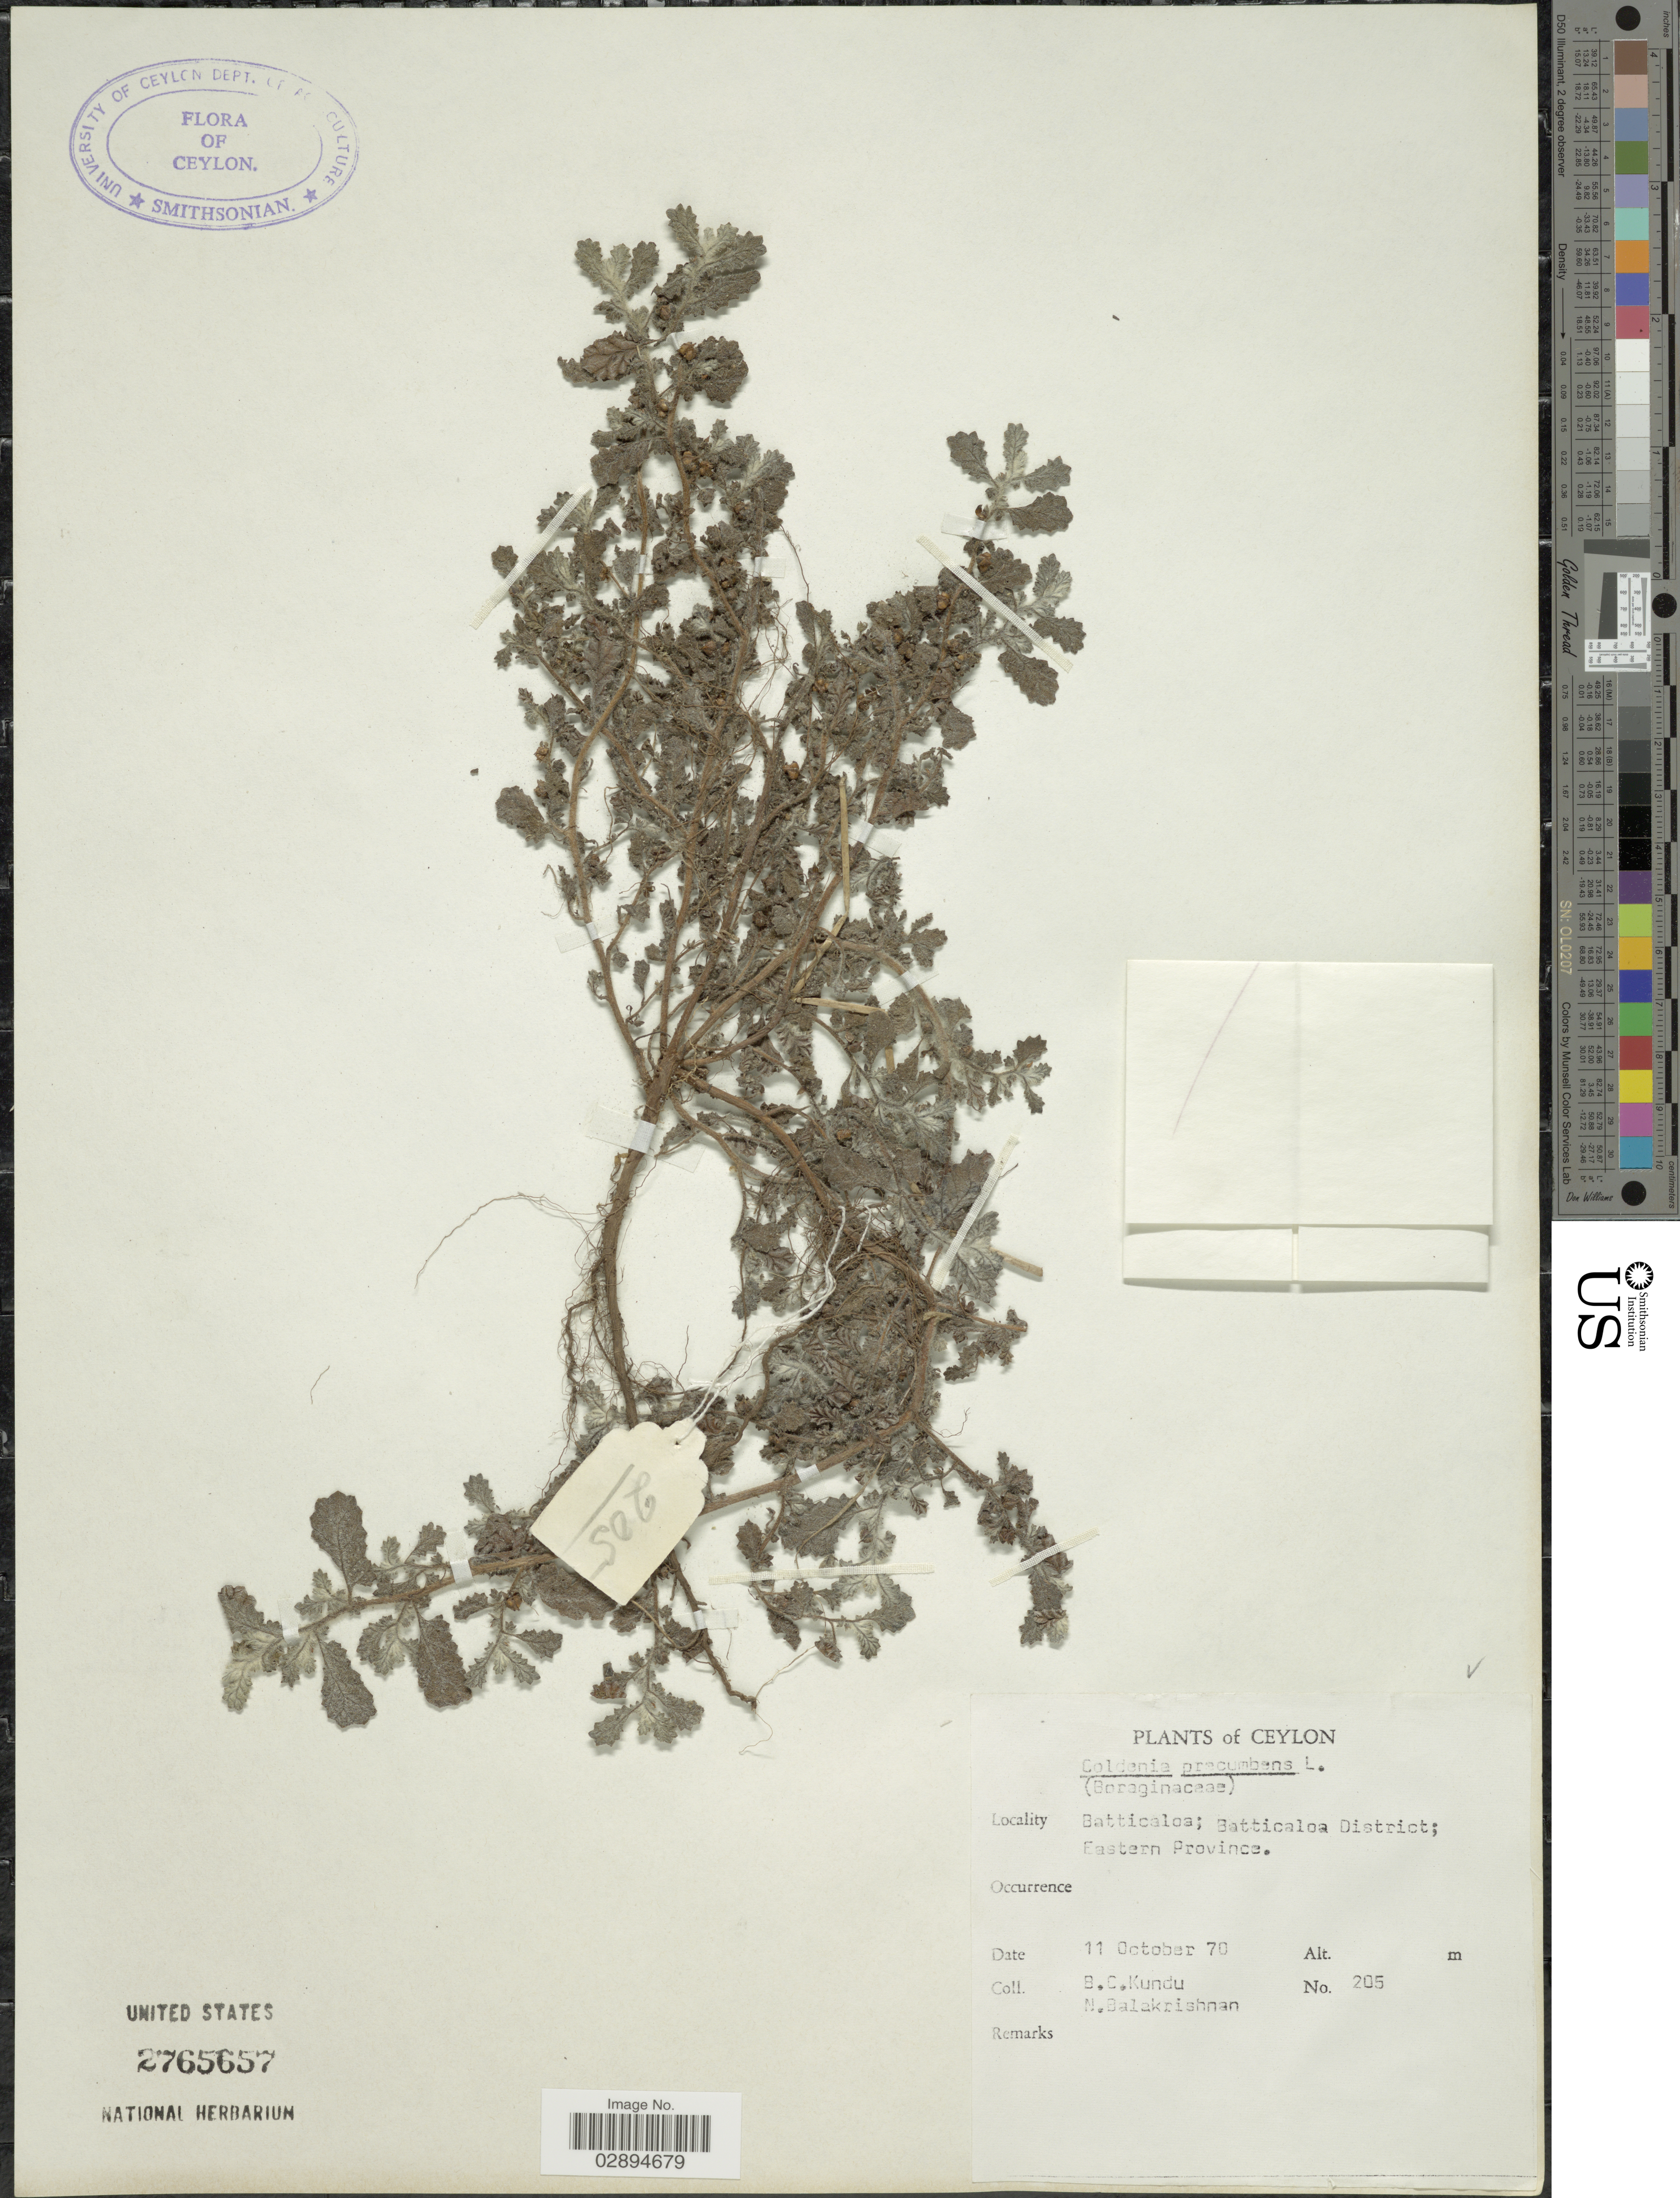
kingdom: Plantae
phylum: Tracheophyta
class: Magnoliopsida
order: Boraginales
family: Coldeniaceae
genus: Coldenia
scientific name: Coldenia procumbens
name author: L.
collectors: B. C. Kundu & N. Balakrishnan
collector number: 205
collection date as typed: Transcribed d/m/y: 11/10/70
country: Sri Lanka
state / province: Eastern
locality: Ceylon. Batticaloa; Batticaloa District.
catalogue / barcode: US 2765657